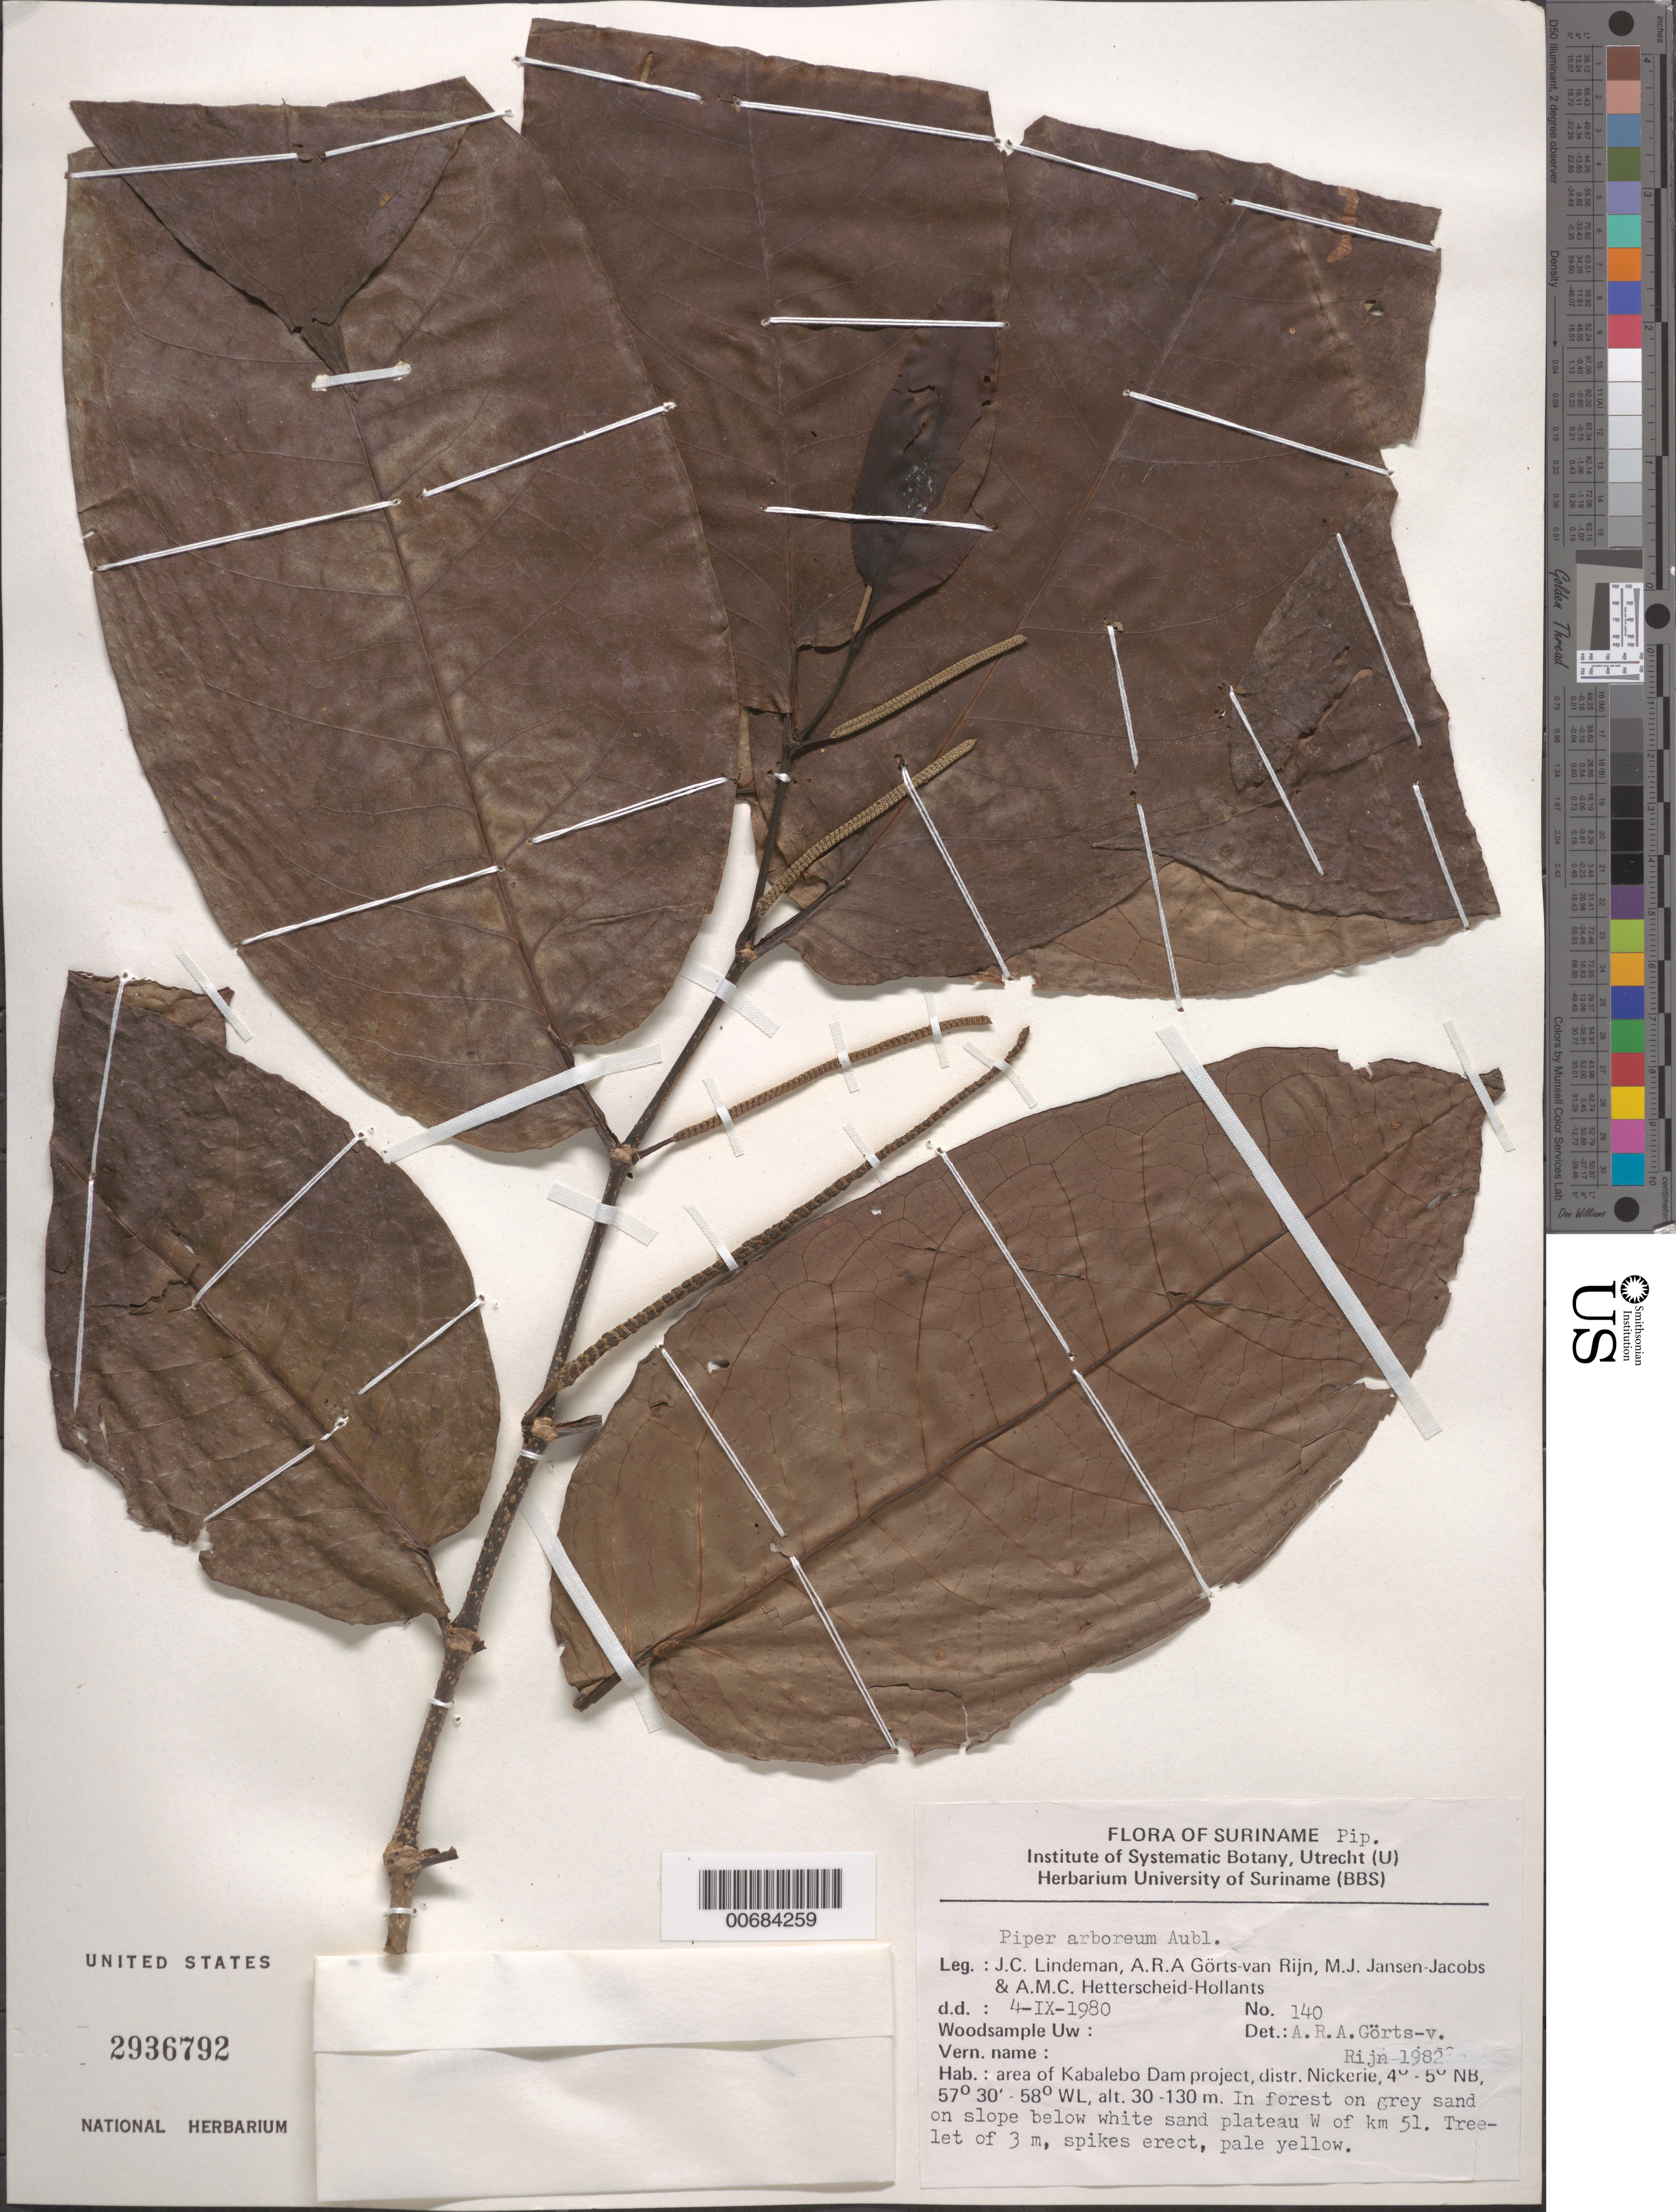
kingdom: Plantae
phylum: Tracheophyta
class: Magnoliopsida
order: Piperales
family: Piperaceae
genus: Piper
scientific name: Piper arboreum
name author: Aubl.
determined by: Görts-van Rijn, A. R. A.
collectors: J. C. Lindeman, A. .R. A. Görts-van Rijn, M. J. Jansen-Jacobs & A. Hetterscheid-Hollants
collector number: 80 140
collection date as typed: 5-Sep-80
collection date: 1980-09-05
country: Suriname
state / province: Nickerie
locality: Kabalebo Dam project area, west of km 51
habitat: Forest on grey sand, on slope below white sand plateau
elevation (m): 30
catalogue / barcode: US 2936792